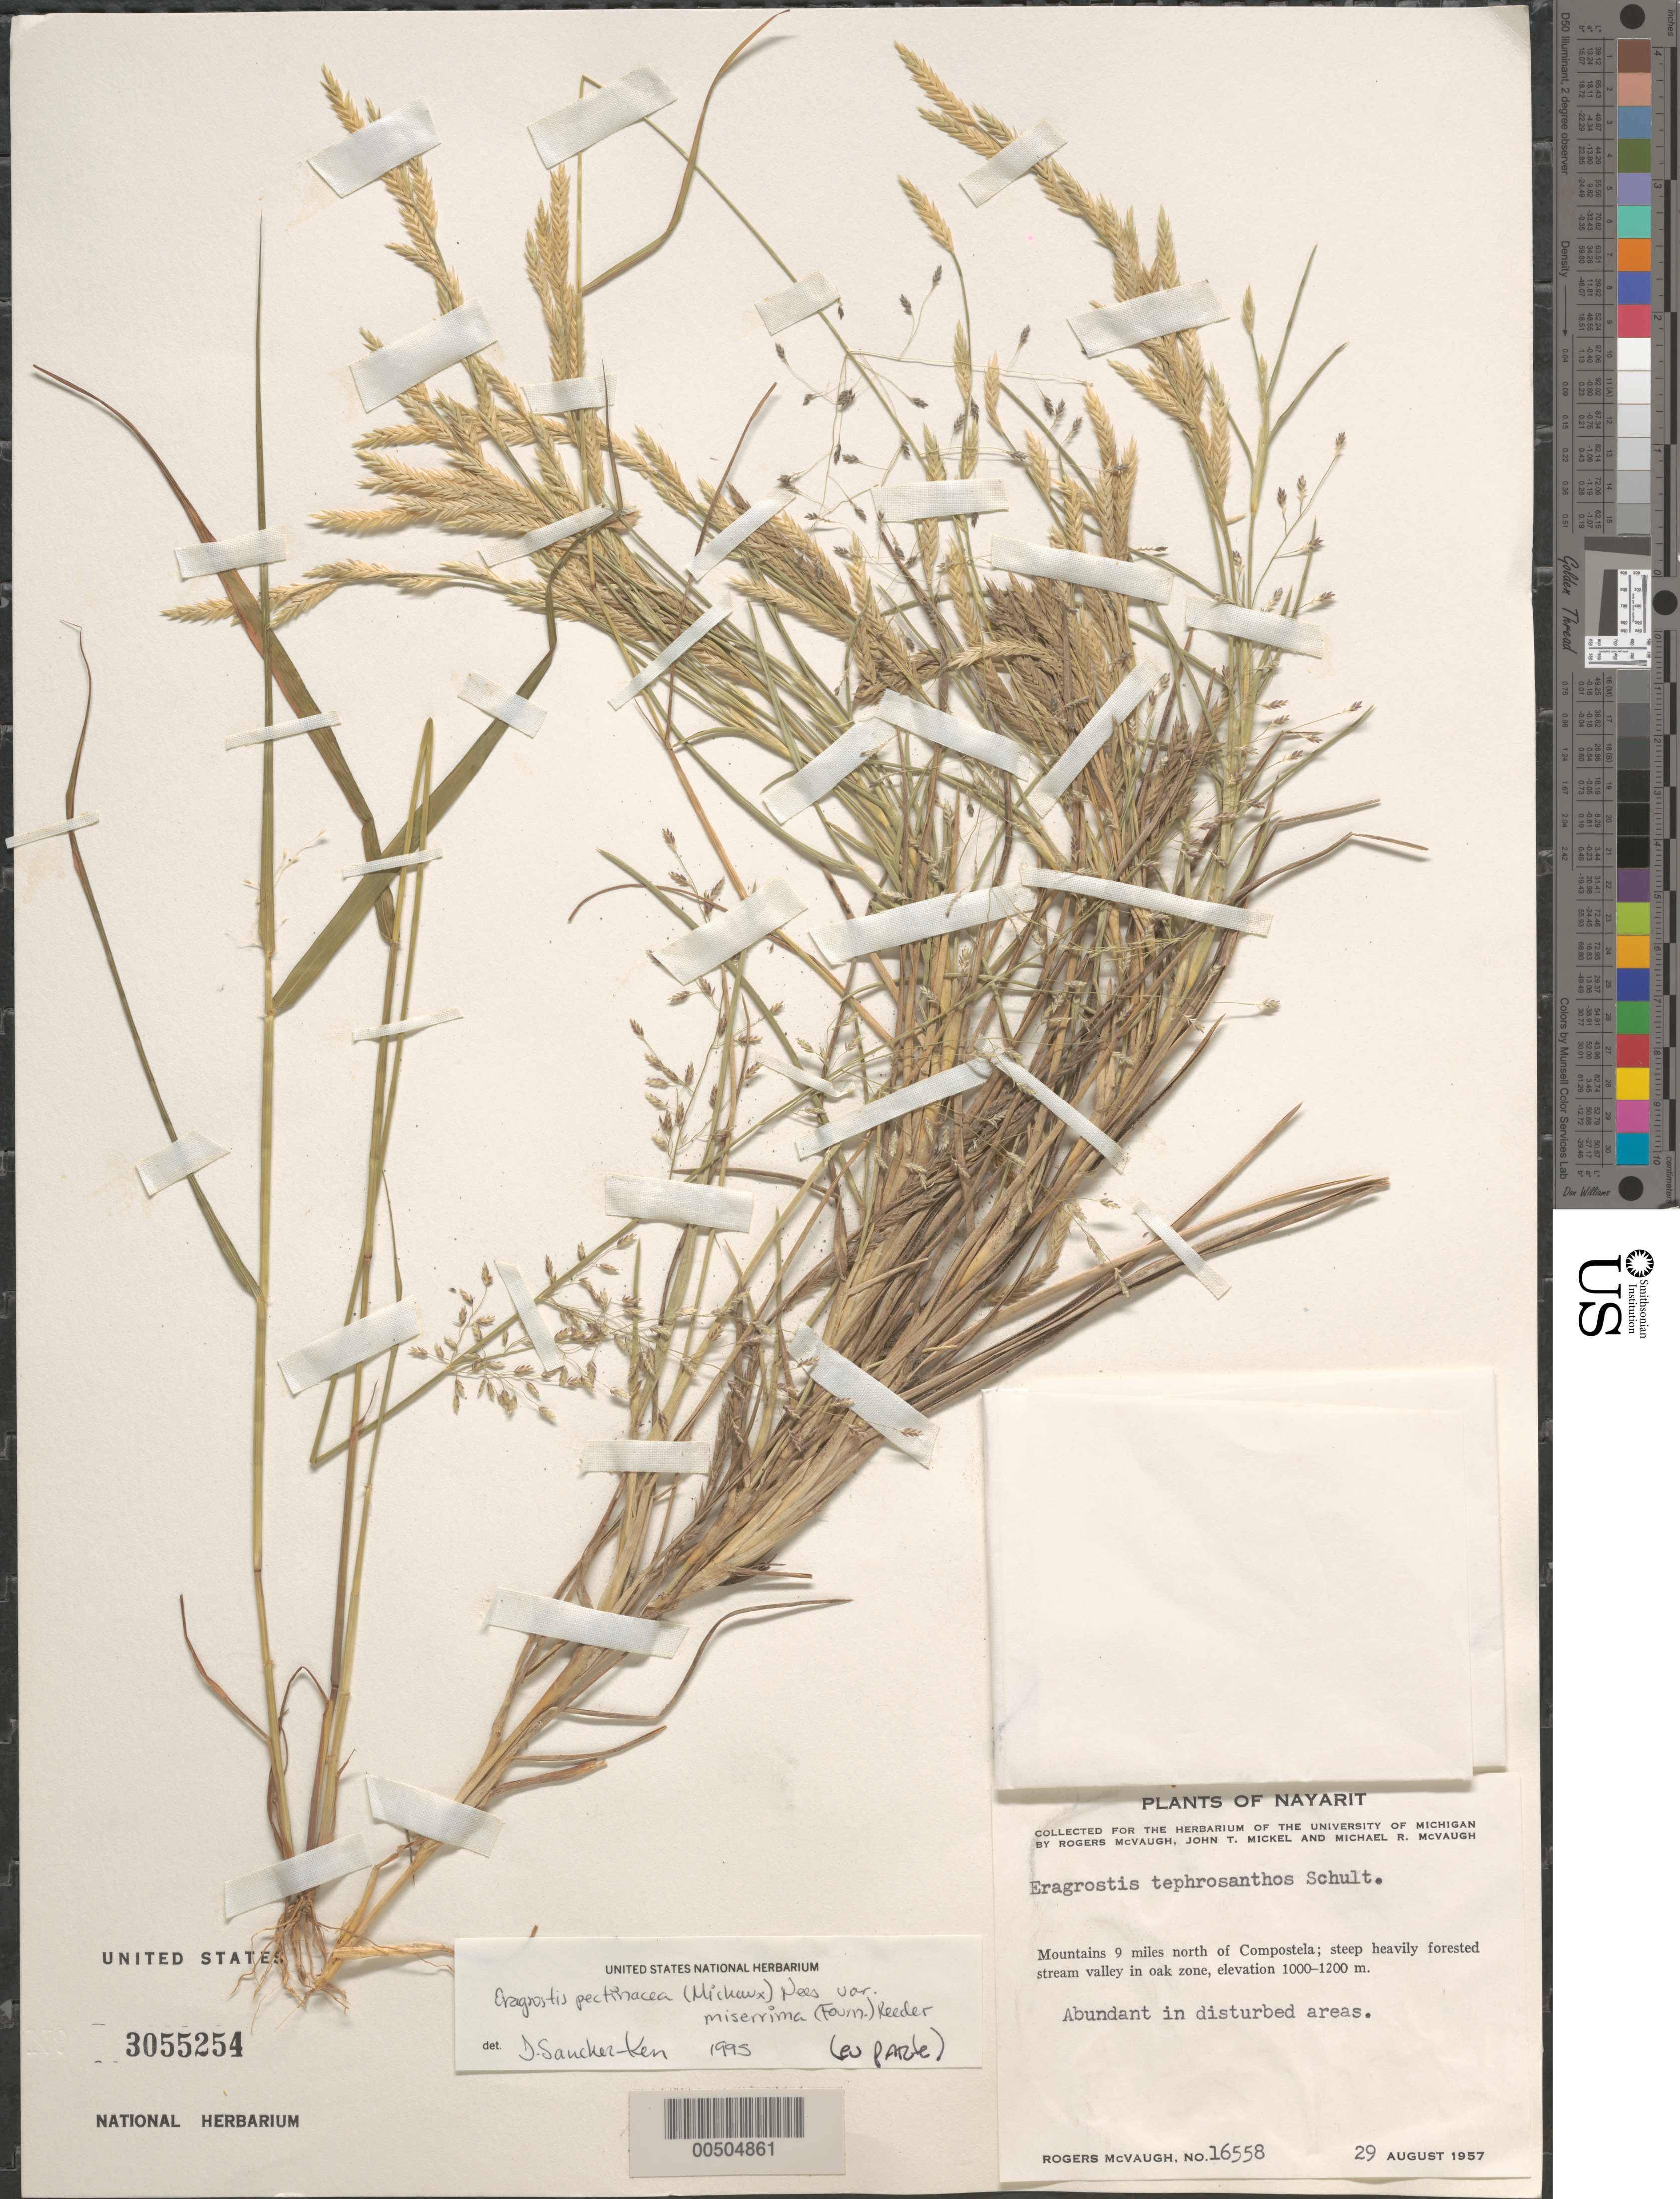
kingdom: Plantae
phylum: Tracheophyta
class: Liliopsida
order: Poales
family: Poaceae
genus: Eragrostis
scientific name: Eragrostis pectinacea var. miserrima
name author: (E. Fourn.) Reeder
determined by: Sánchez-Ken, J. G.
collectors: R. McVaugh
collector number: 16558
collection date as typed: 29 Aug 1957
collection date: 1957-08-29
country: Mexico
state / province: Nayarit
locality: Mts 9 mi N of Compostela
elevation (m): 1000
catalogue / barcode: US 3055254